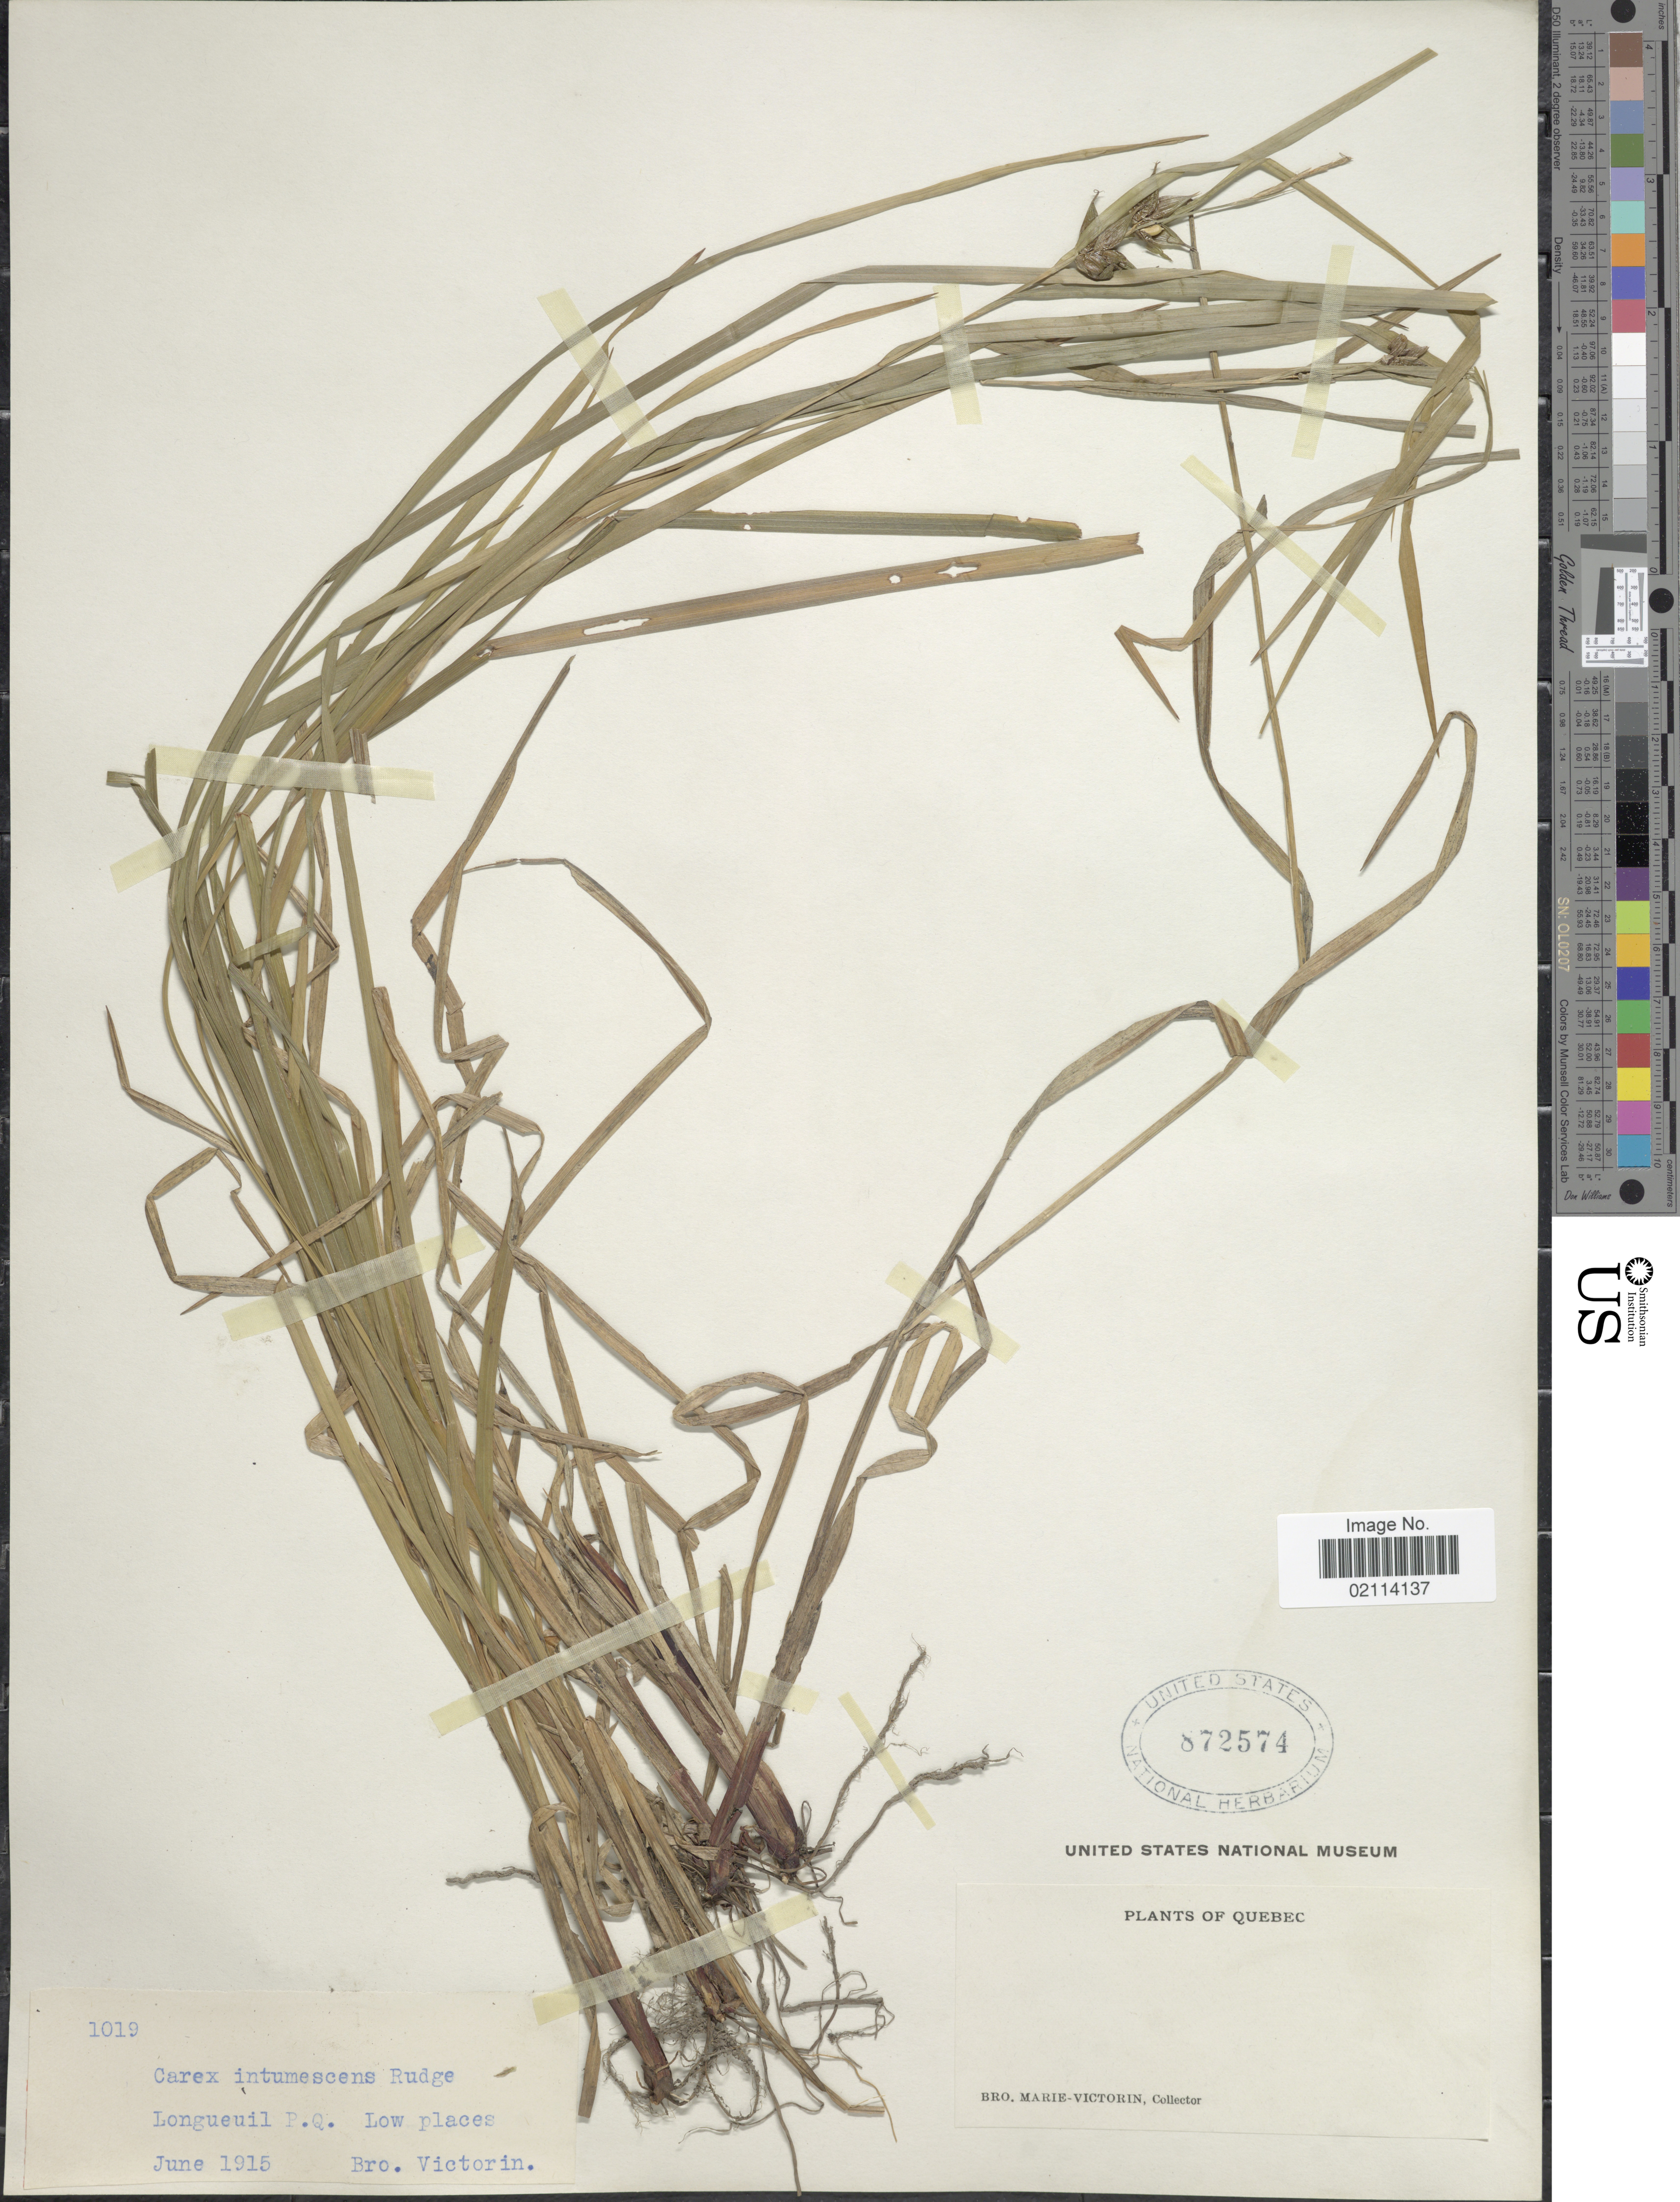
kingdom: Plantae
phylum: Tracheophyta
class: Liliopsida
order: Poales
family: Cyperaceae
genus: Carex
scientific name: Carex intumescens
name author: Rudge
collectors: Fr. Marie-Victorin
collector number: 1019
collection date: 1915-06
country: Canada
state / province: Quebec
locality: Longueuil P.Q., low places.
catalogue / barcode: US 872574